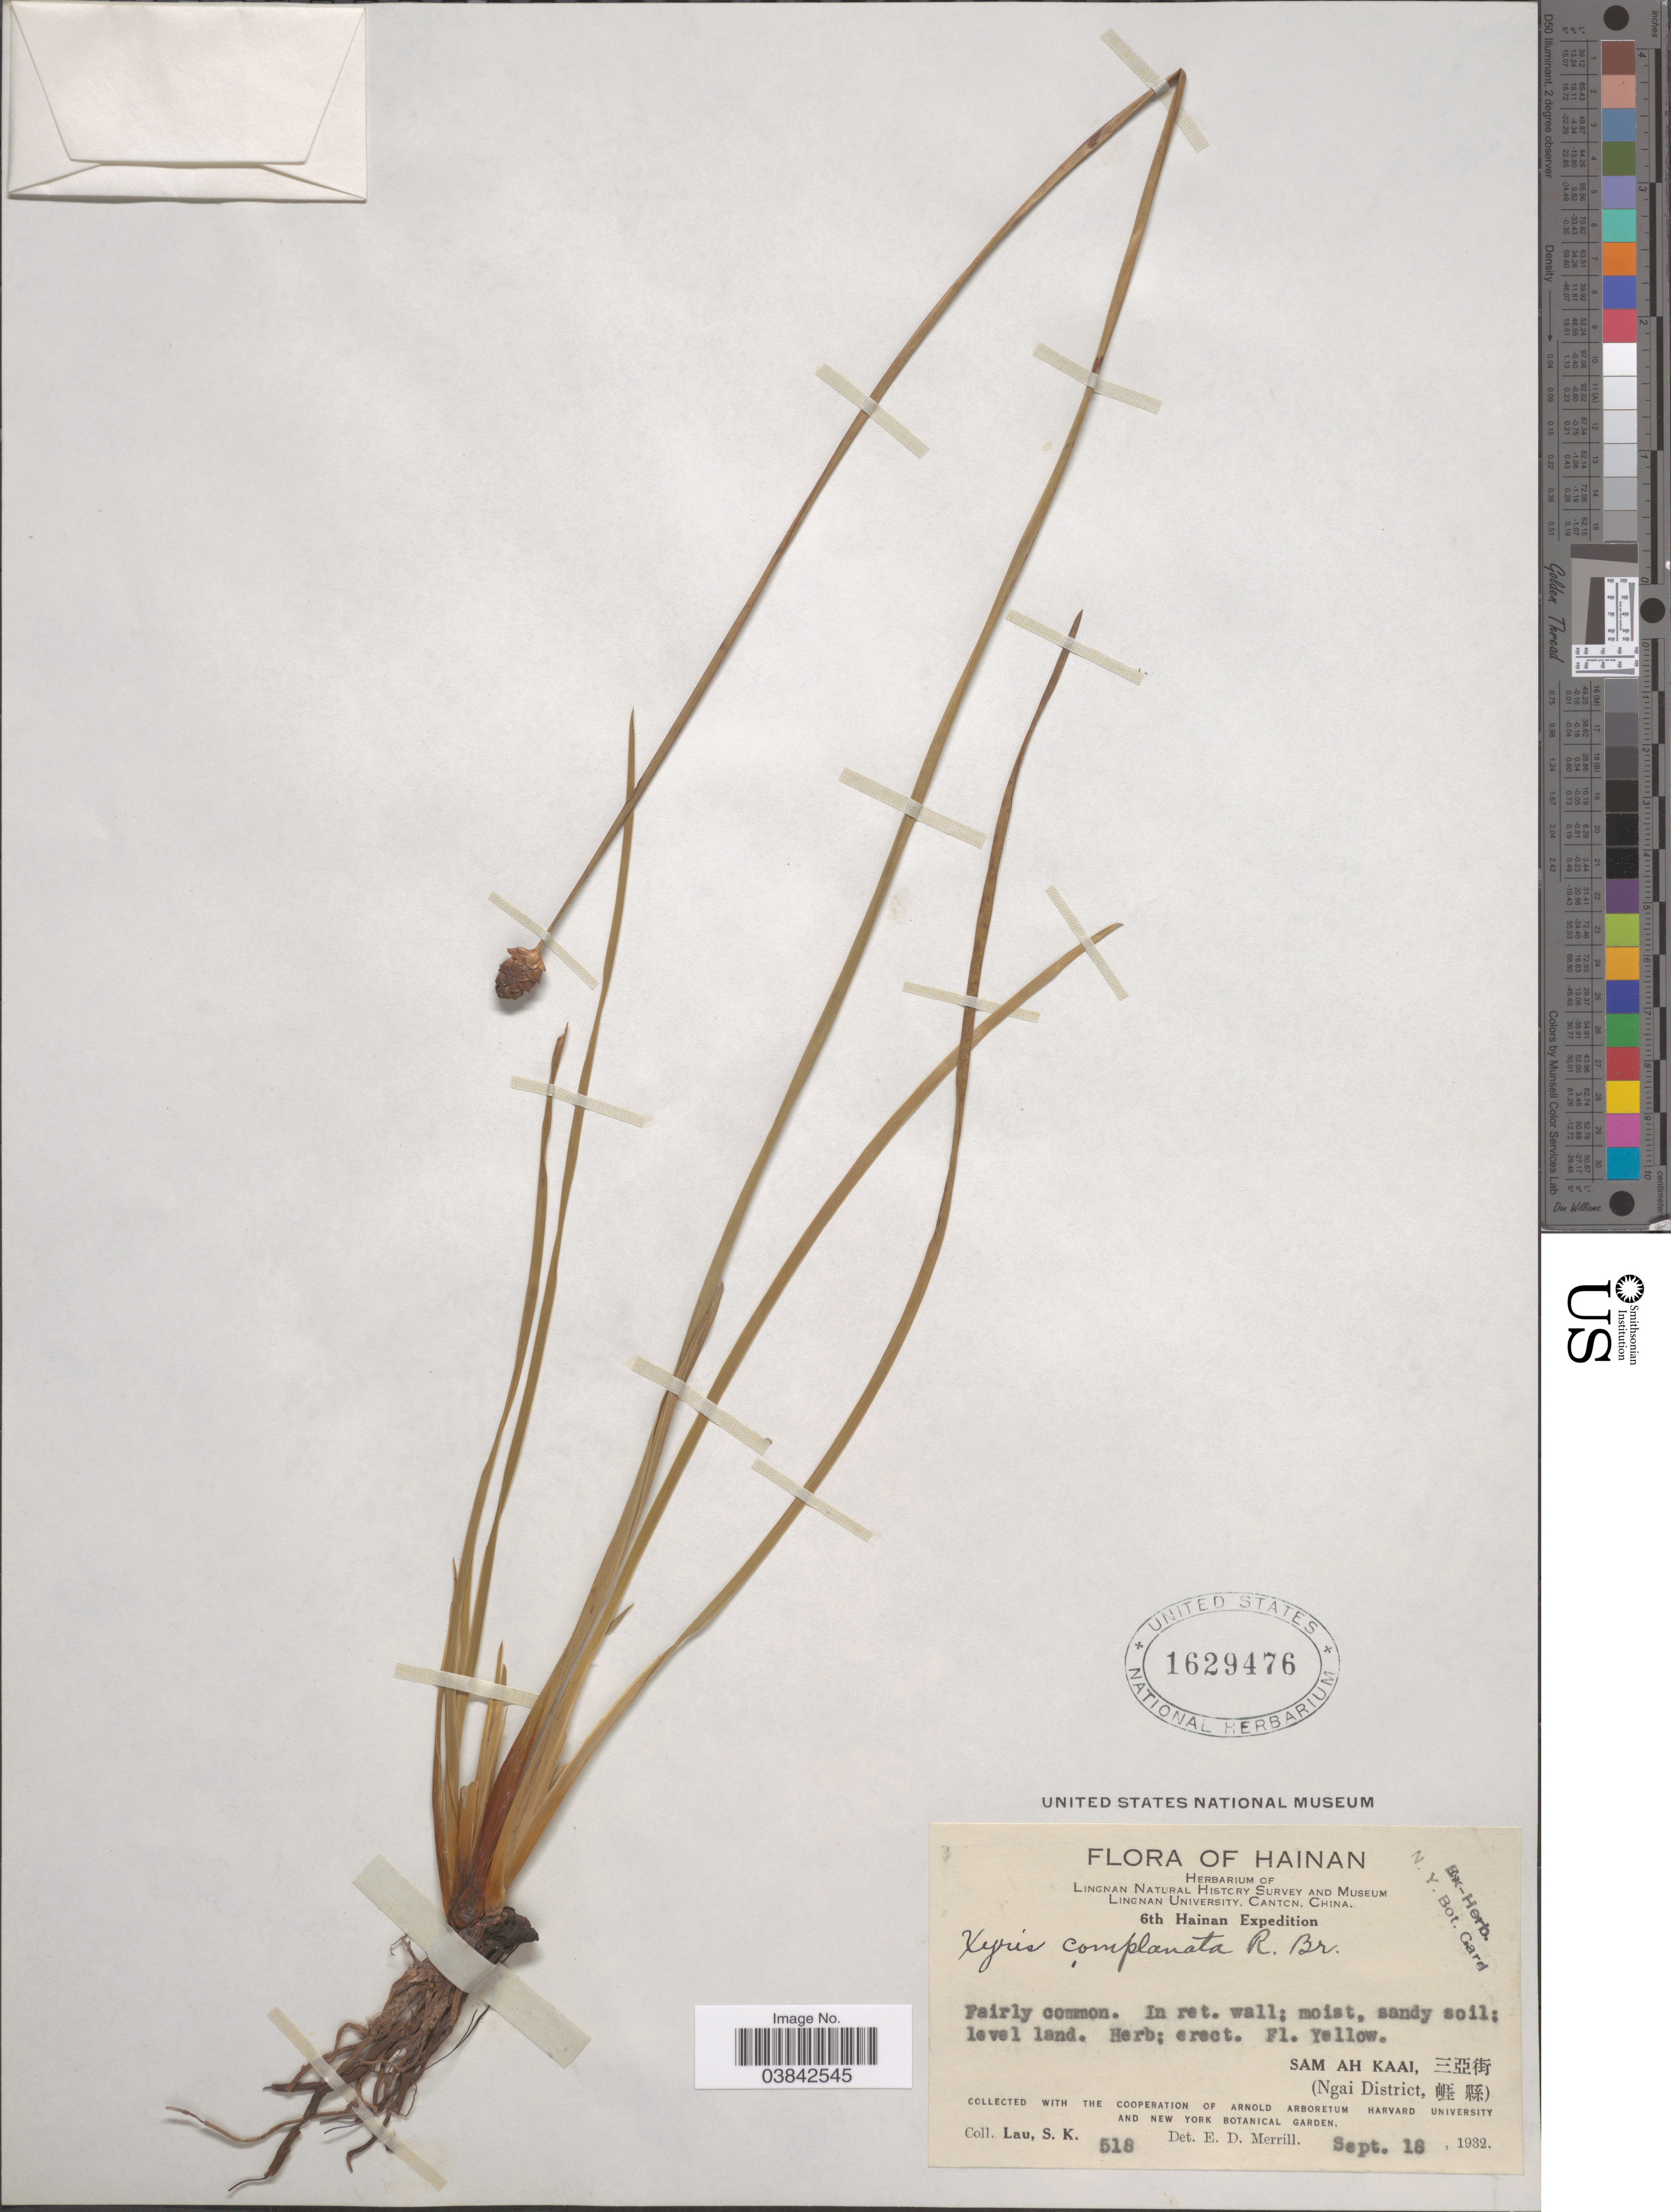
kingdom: Plantae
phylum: Tracheophyta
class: Liliopsida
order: Poales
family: Xyridaceae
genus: Xyris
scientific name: Xyris complanata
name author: R. Br.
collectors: S. K. Lau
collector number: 518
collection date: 1932-09-18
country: China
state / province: Hainan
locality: Sam Ah Kaai. (Ngai District).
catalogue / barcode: US 1629476